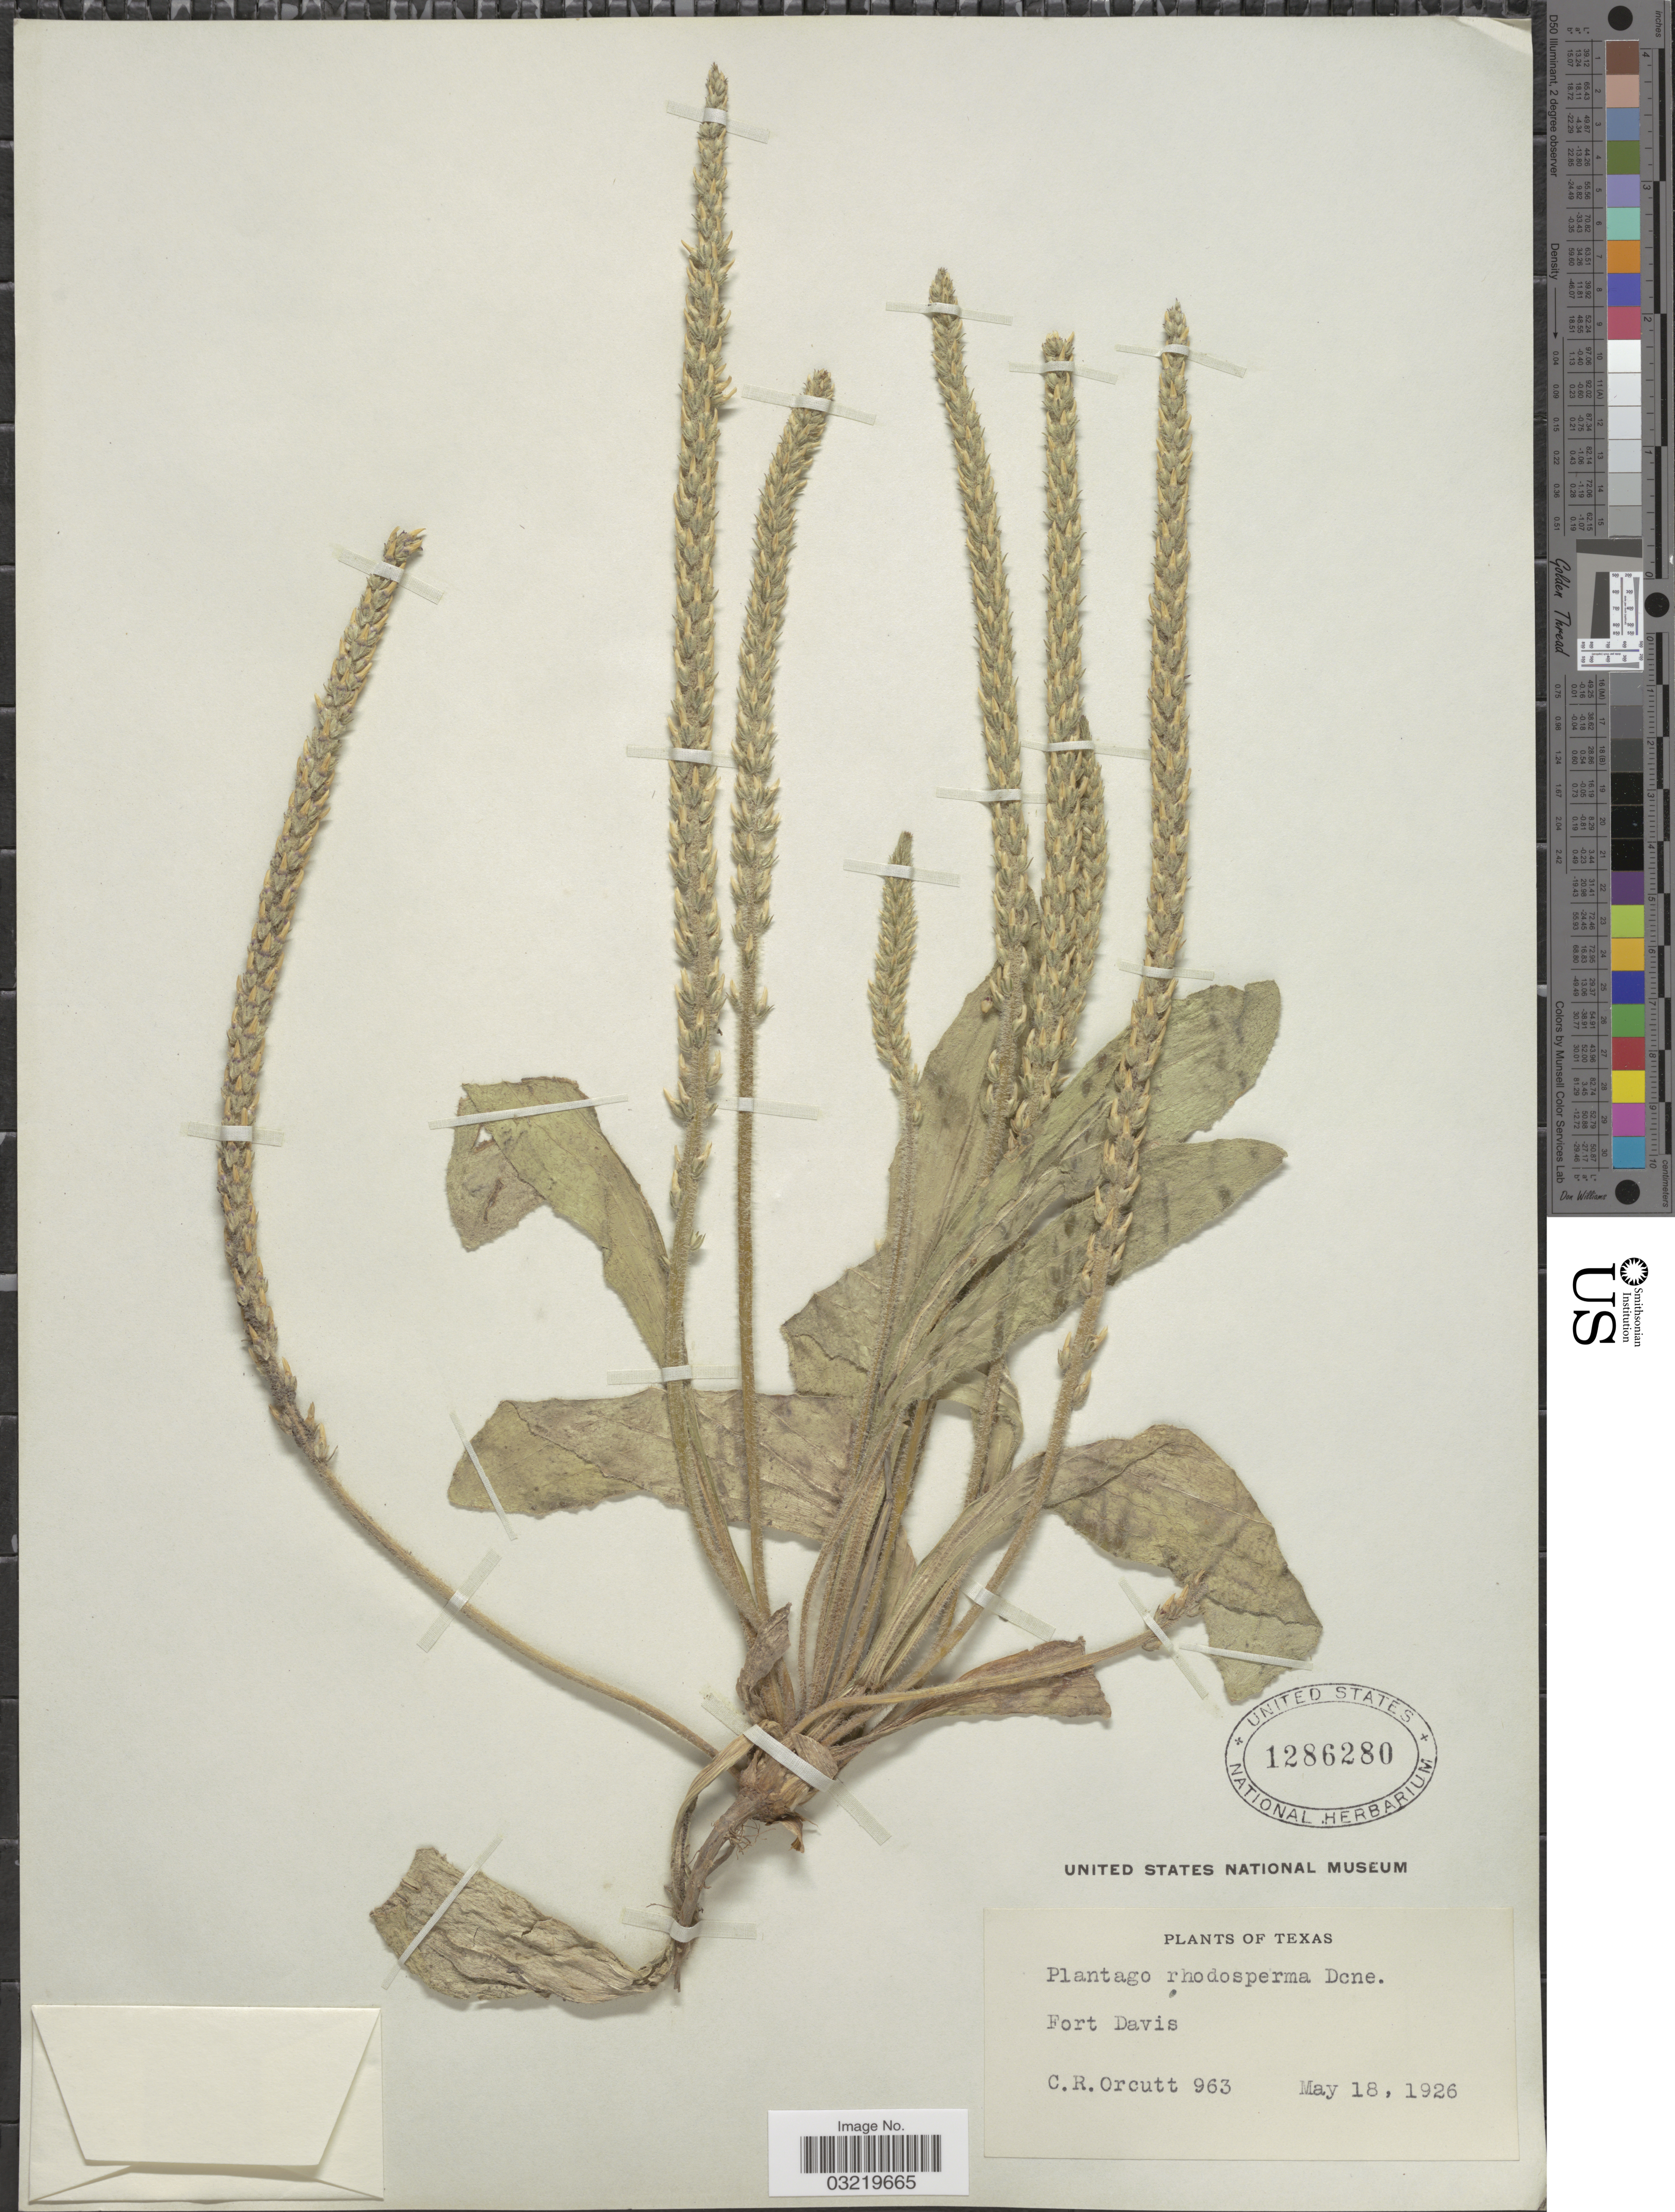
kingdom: Plantae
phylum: Tracheophyta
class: Magnoliopsida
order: Lamiales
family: Plantaginaceae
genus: Plantago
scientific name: Plantago rhodosperma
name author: Decne.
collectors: C. R. Orcutt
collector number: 963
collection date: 1926-05-18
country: United States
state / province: Texas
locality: Fort Davis.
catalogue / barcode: US 1286280